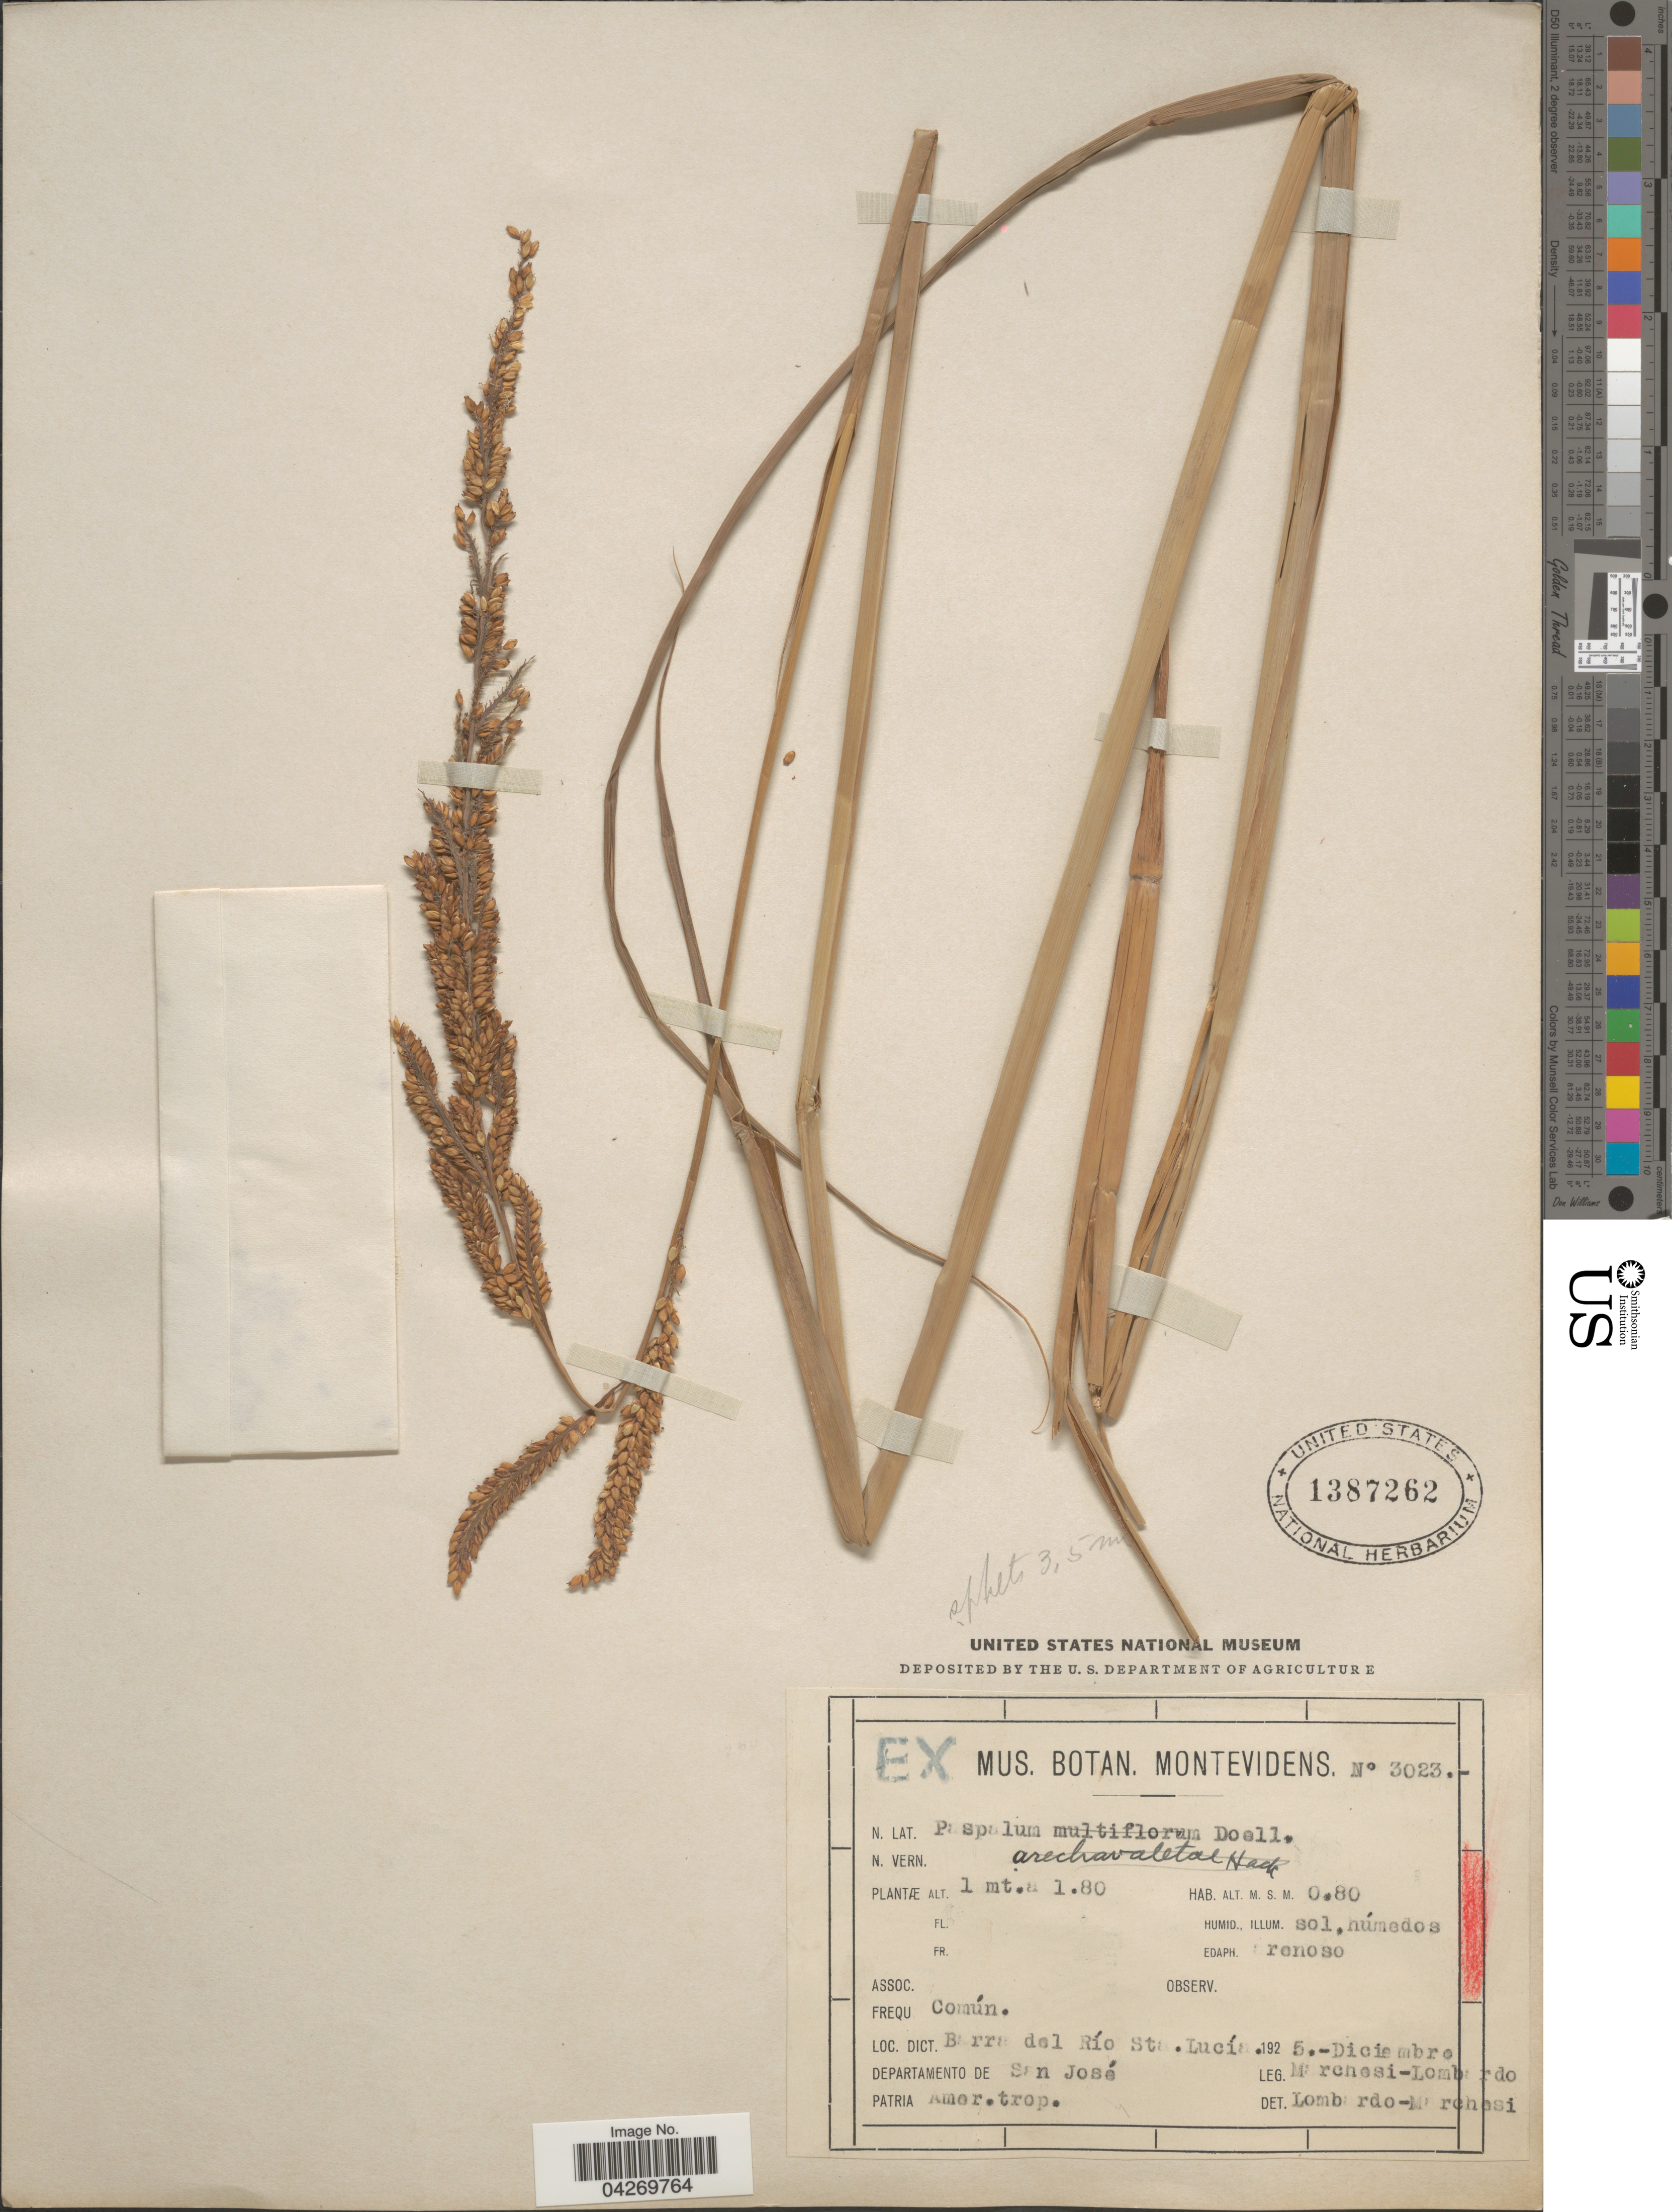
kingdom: Plantae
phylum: Tracheophyta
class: Liliopsida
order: Poales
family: Poaceae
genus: Paspalum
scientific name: Paspalum exaltatum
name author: J. Presl in C. Presl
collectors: -. Marchesetti & Lombardo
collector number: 3023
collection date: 1925-12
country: Uruguay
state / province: San Jose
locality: Barra del Río Sta. Lucía. Departamento de San José.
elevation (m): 1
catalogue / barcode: US 1387262